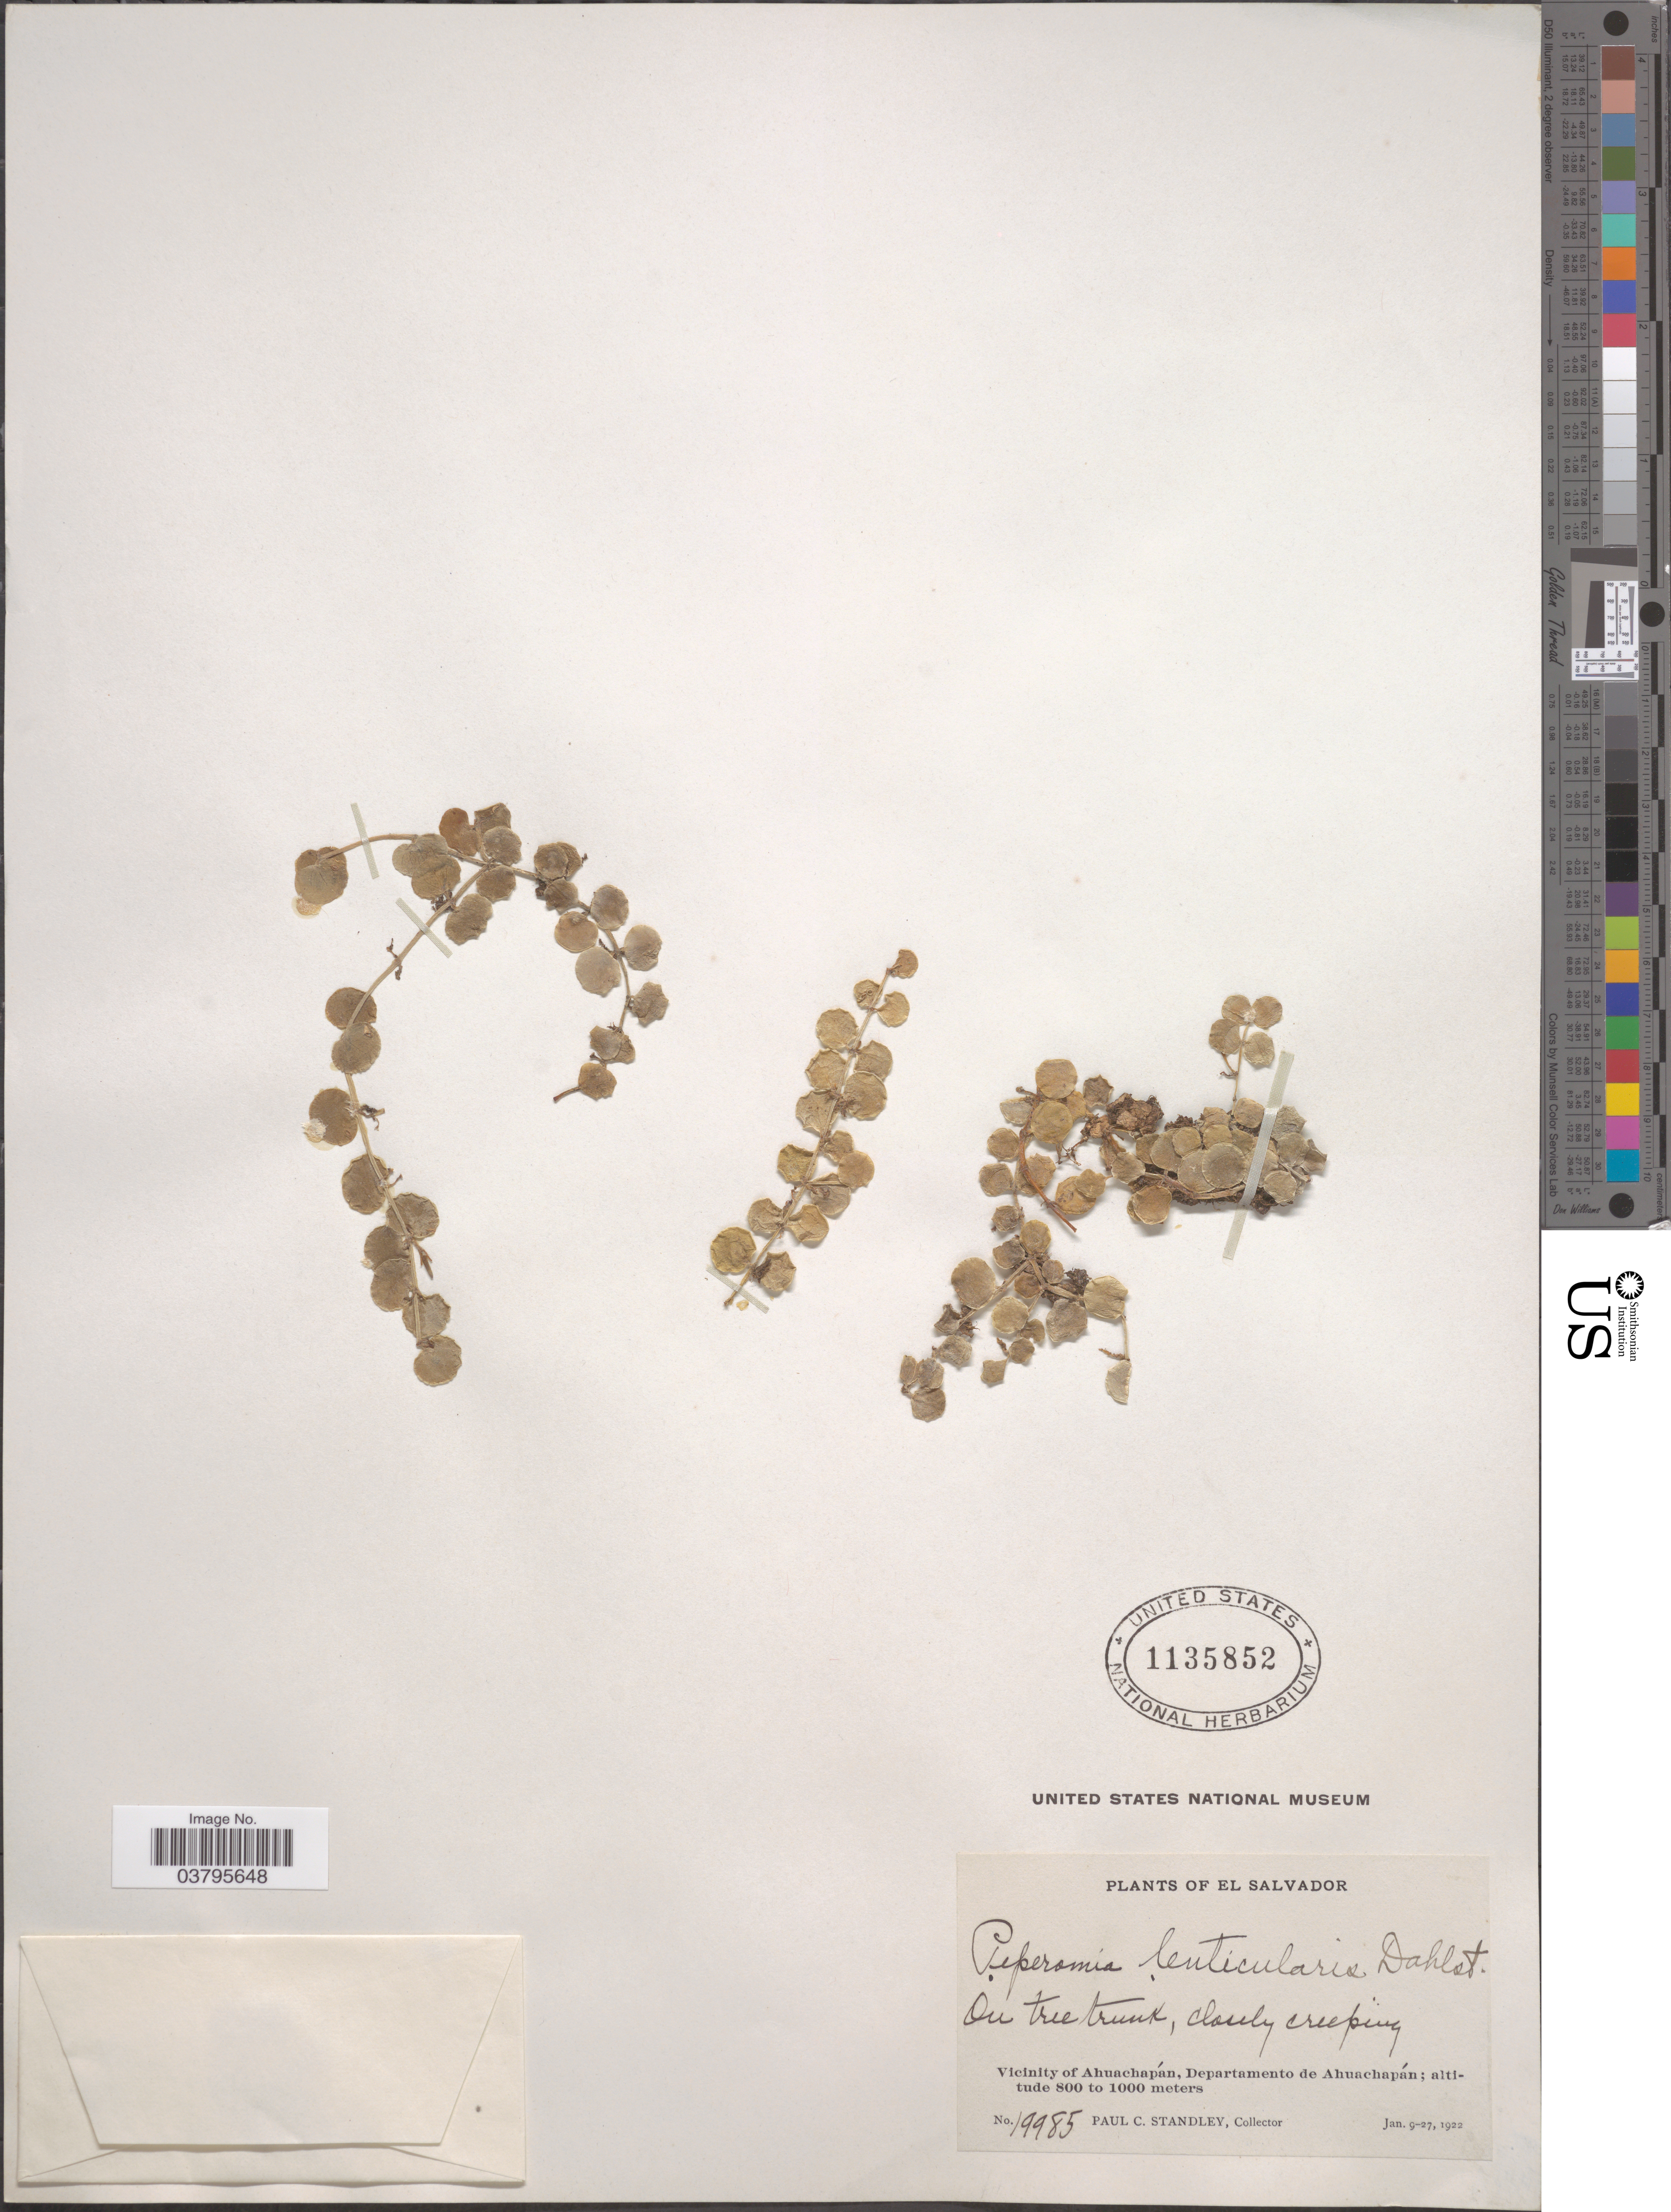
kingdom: Plantae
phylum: Tracheophyta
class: Magnoliopsida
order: Piperales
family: Piperaceae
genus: Peperomia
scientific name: Peperomia lenticularis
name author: Dahlst.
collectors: P. C. Standley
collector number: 19985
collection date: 1922-01-09/1922-01-27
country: El Salvador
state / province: Ahuachapan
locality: Vicinity of Ahuachapán, Departamento de Ahuachapán.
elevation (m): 800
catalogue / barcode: US 1135852